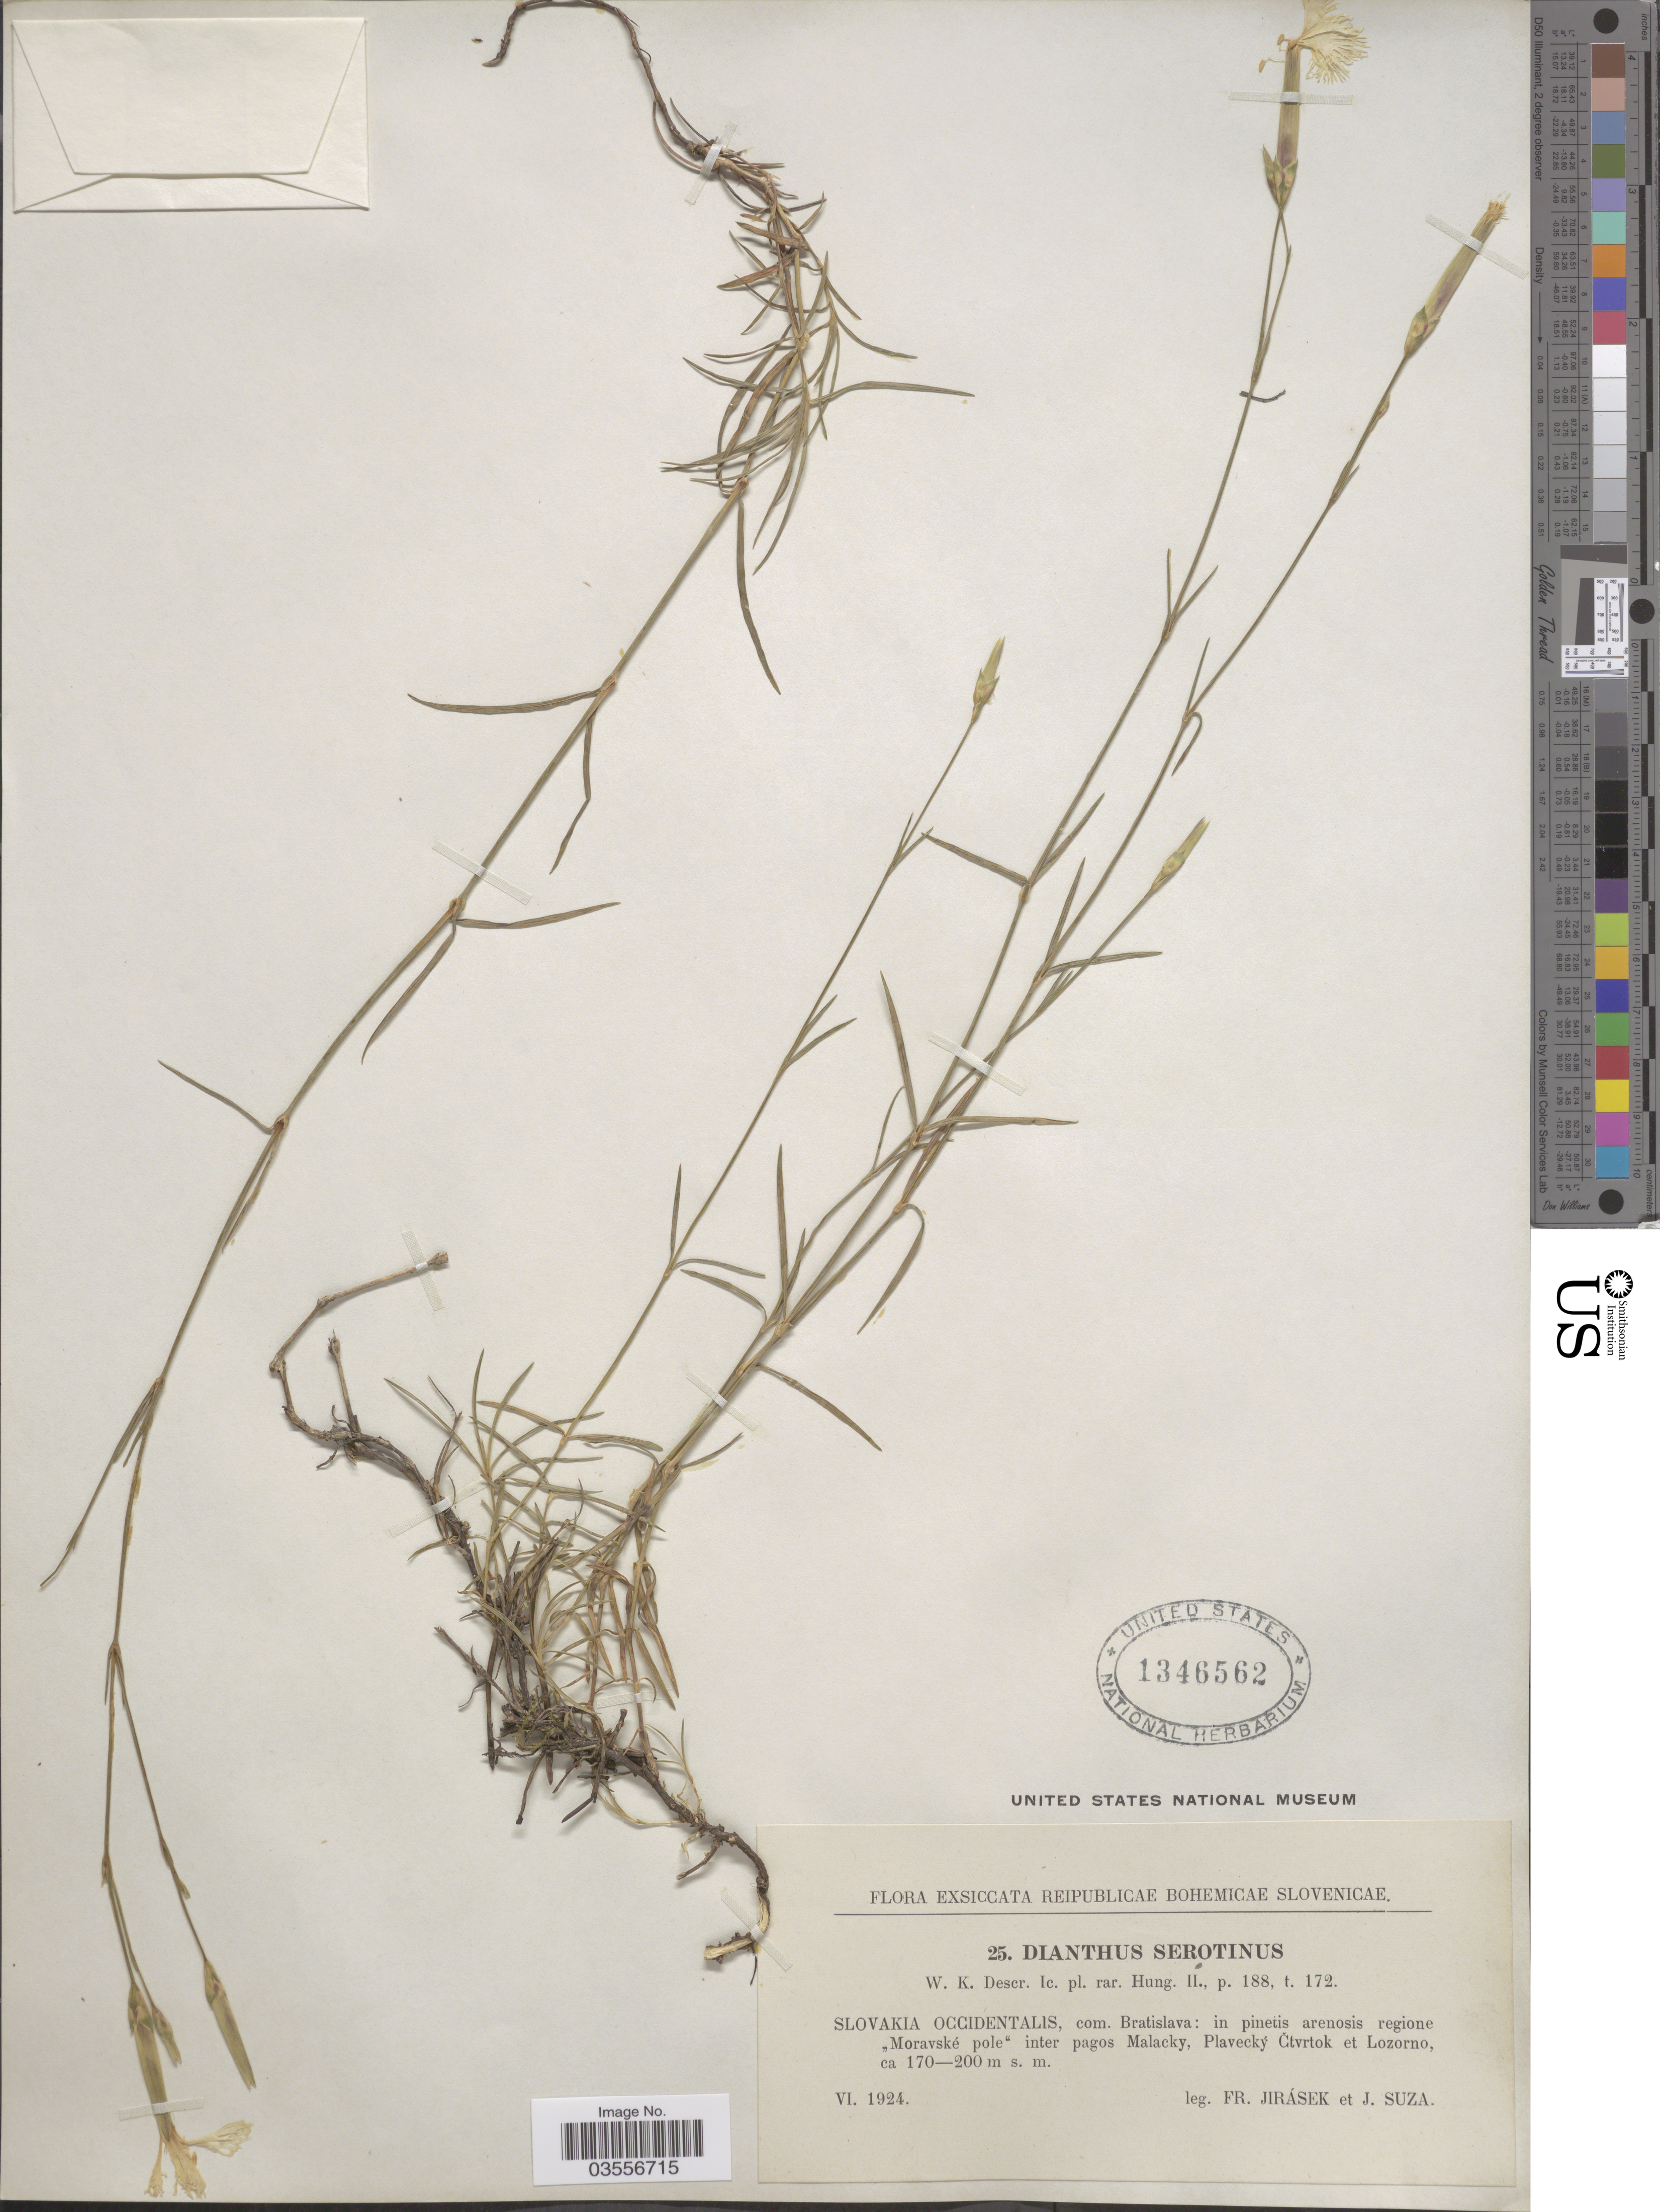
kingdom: Plantae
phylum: Tracheophyta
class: Magnoliopsida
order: Caryophyllales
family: Caryophyllaceae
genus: Dianthus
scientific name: Dianthus serotinus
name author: Waldst. & Kit.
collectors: F. Jirasek & J. Suza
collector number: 25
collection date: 1924-06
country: Slovakia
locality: Slovakia Occidentalis, com. Bratislava: in pinetis arenosis regione "Moravské pole" inter pagos Malacky, Plavecký Čtvrtok et Lozorno.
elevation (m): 170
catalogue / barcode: US 1346562